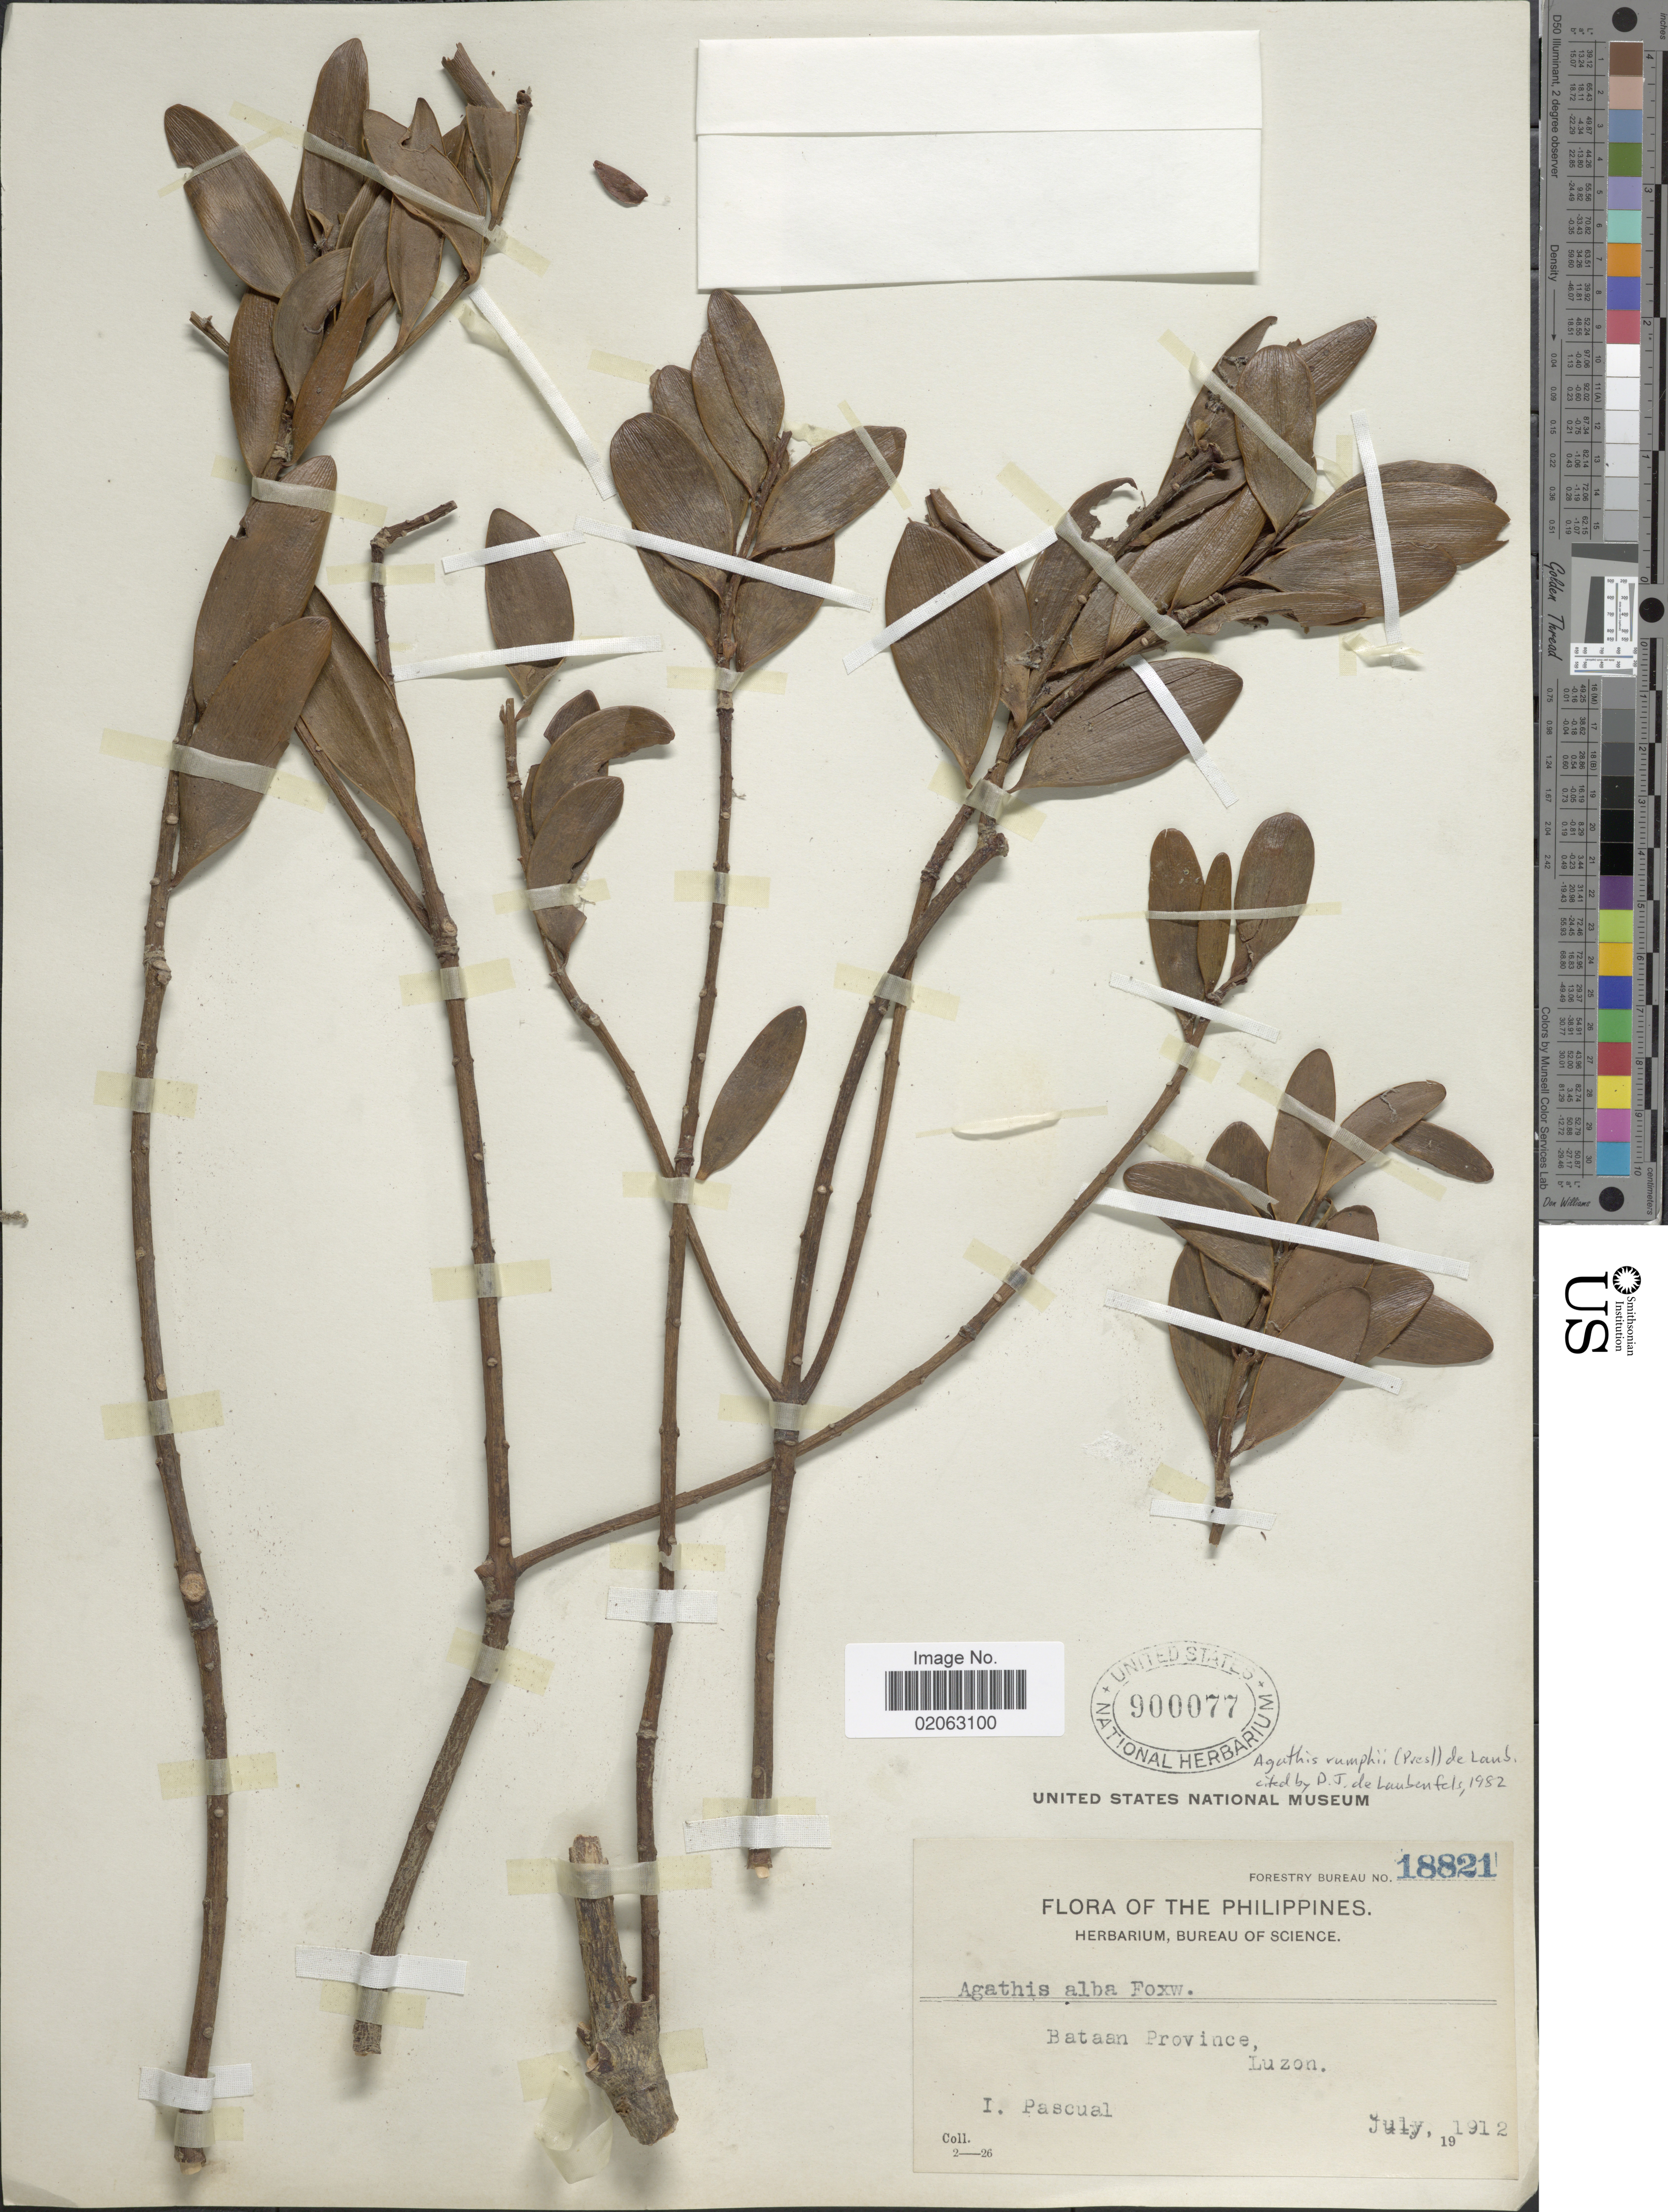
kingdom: Plantae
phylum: Tracheophyta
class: Pinopsida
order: Pinales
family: Araucariaceae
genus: Agathis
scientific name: Agathis rumphii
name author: (C. Presl)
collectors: I. Pascual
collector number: Forestry Bureau 18821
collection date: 1912-07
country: Philippines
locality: Bataan Province, Luzon.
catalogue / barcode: US 900077